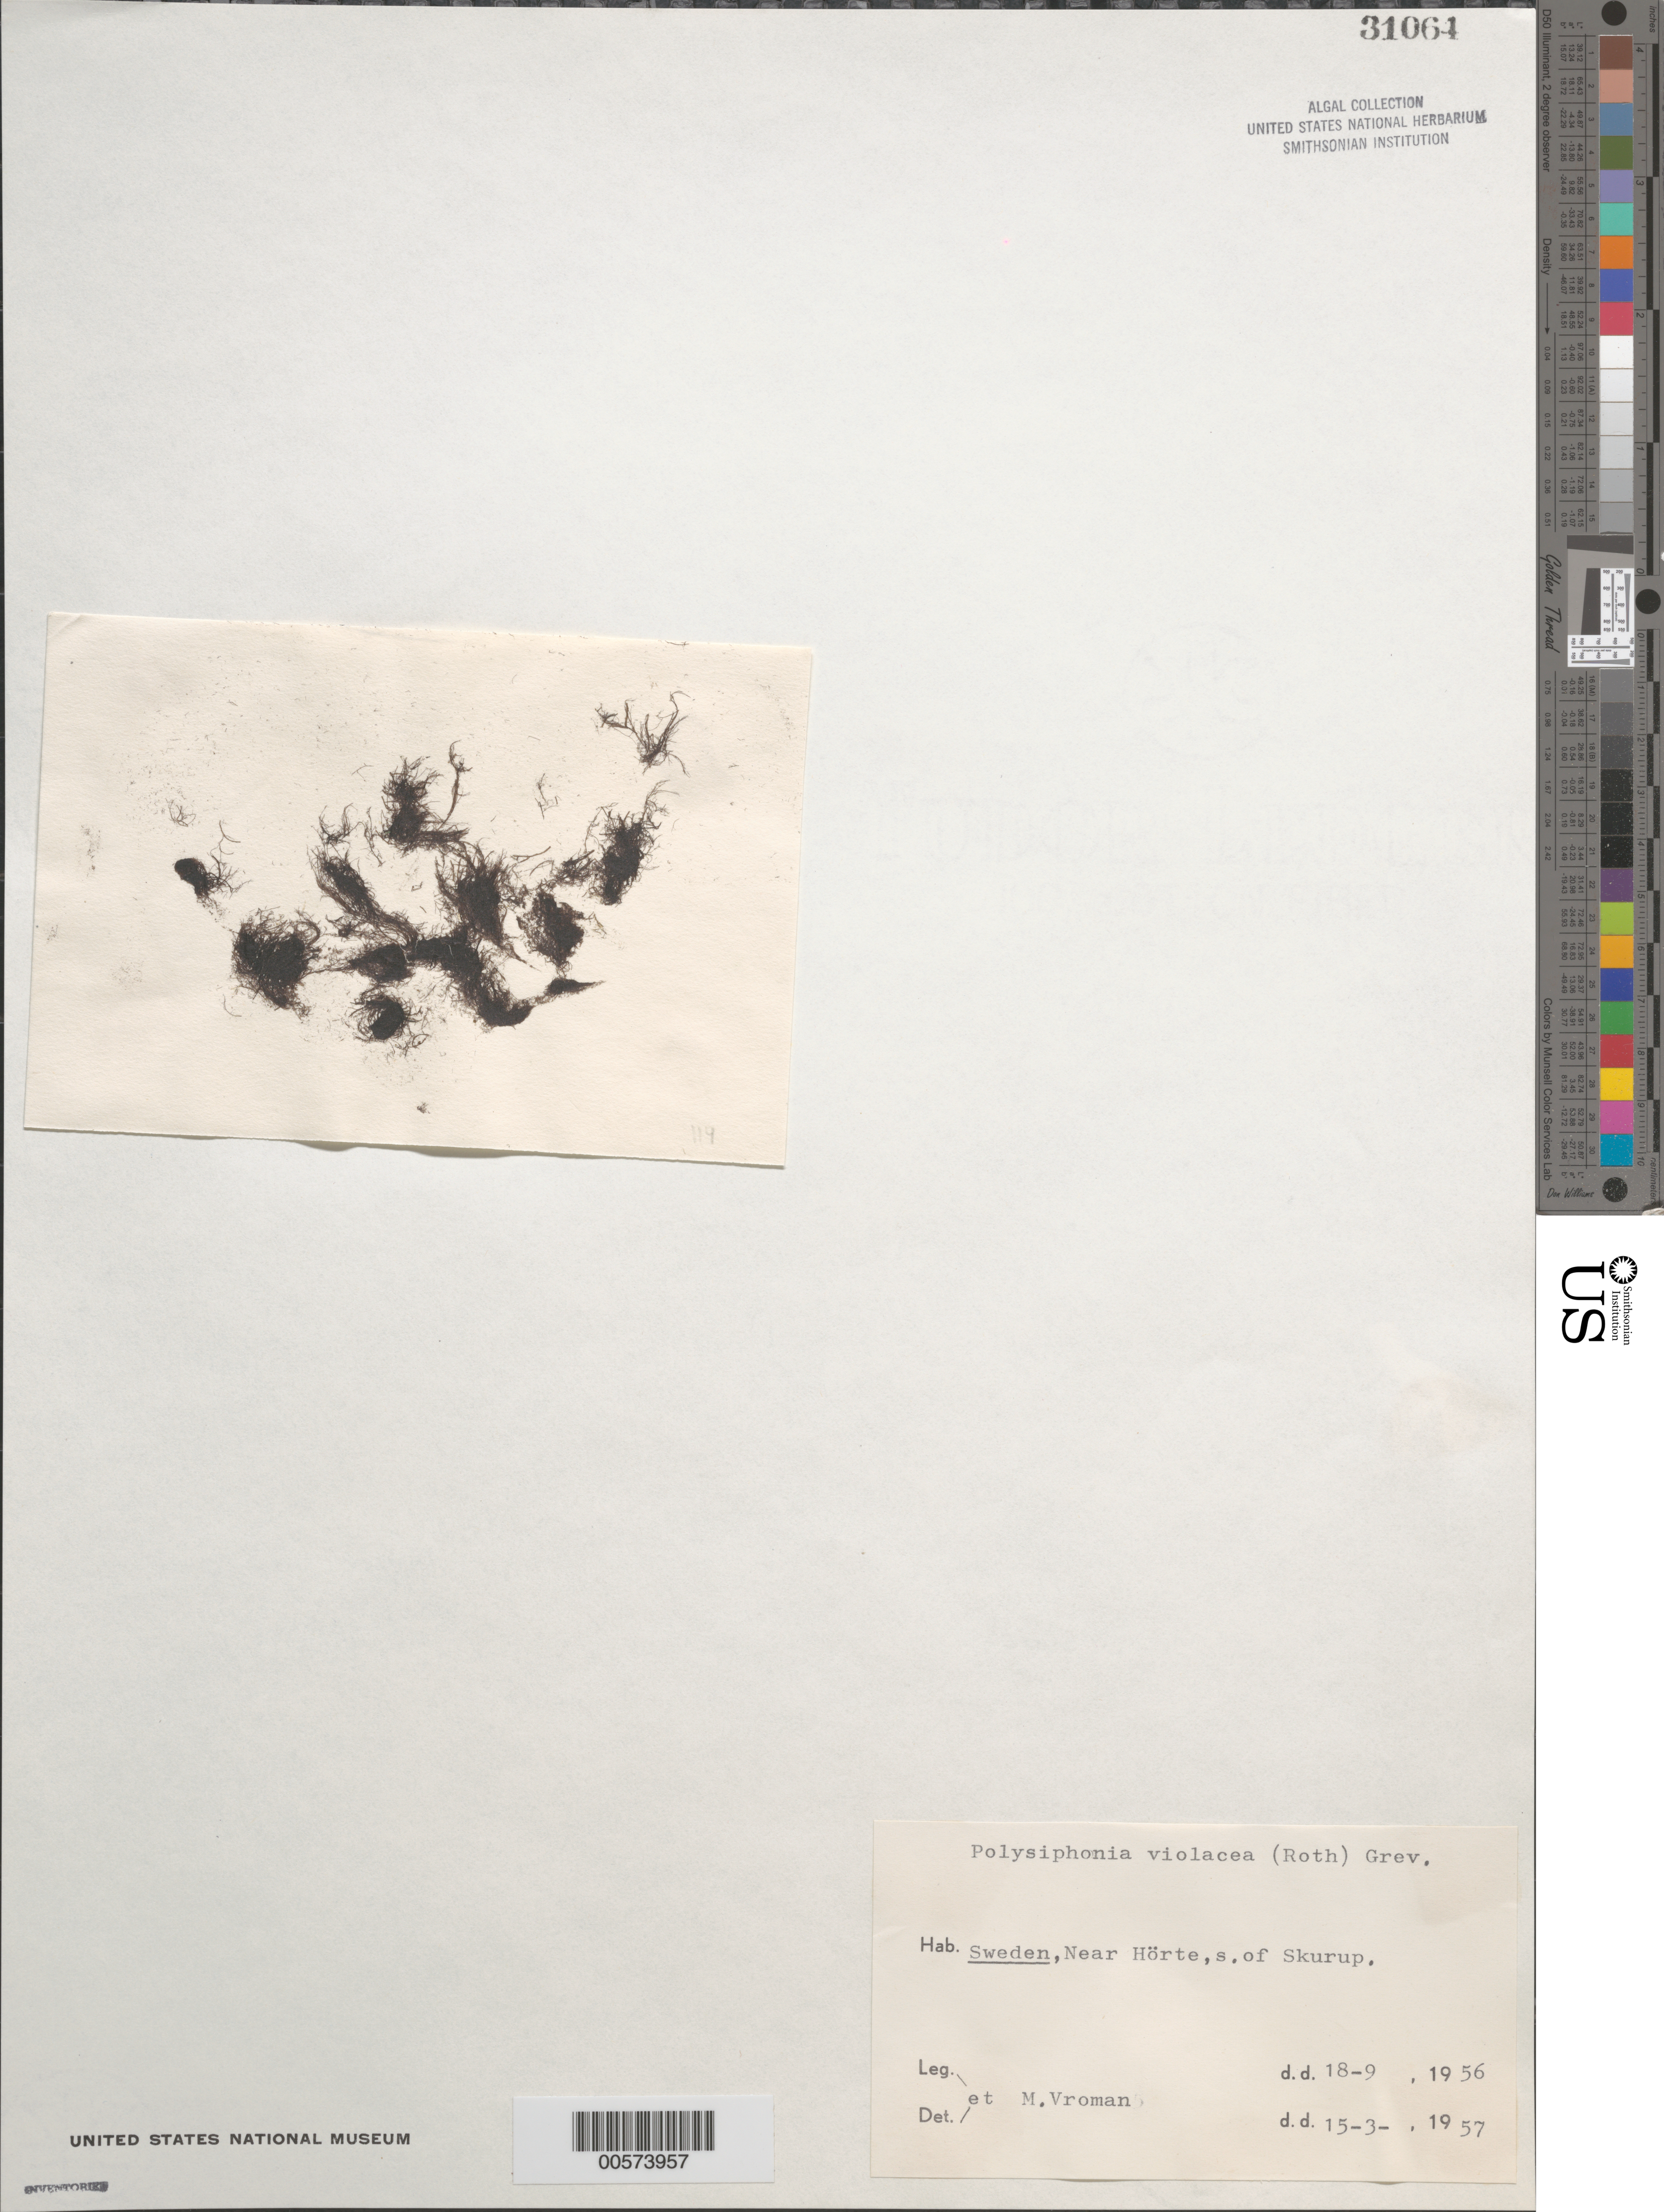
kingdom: Plantae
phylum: Rhodophyta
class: Florideophyceae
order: Ceramiales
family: Rhodomelaceae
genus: Vertebrata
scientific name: Vertebrata fucoides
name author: (Hudson) Kuntze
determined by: Algae name updating Project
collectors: M. Vroman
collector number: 114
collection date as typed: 18 Sep 1956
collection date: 1956-09-18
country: Sweden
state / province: Skåne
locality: Near horte, south of skurup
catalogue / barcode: US 31064